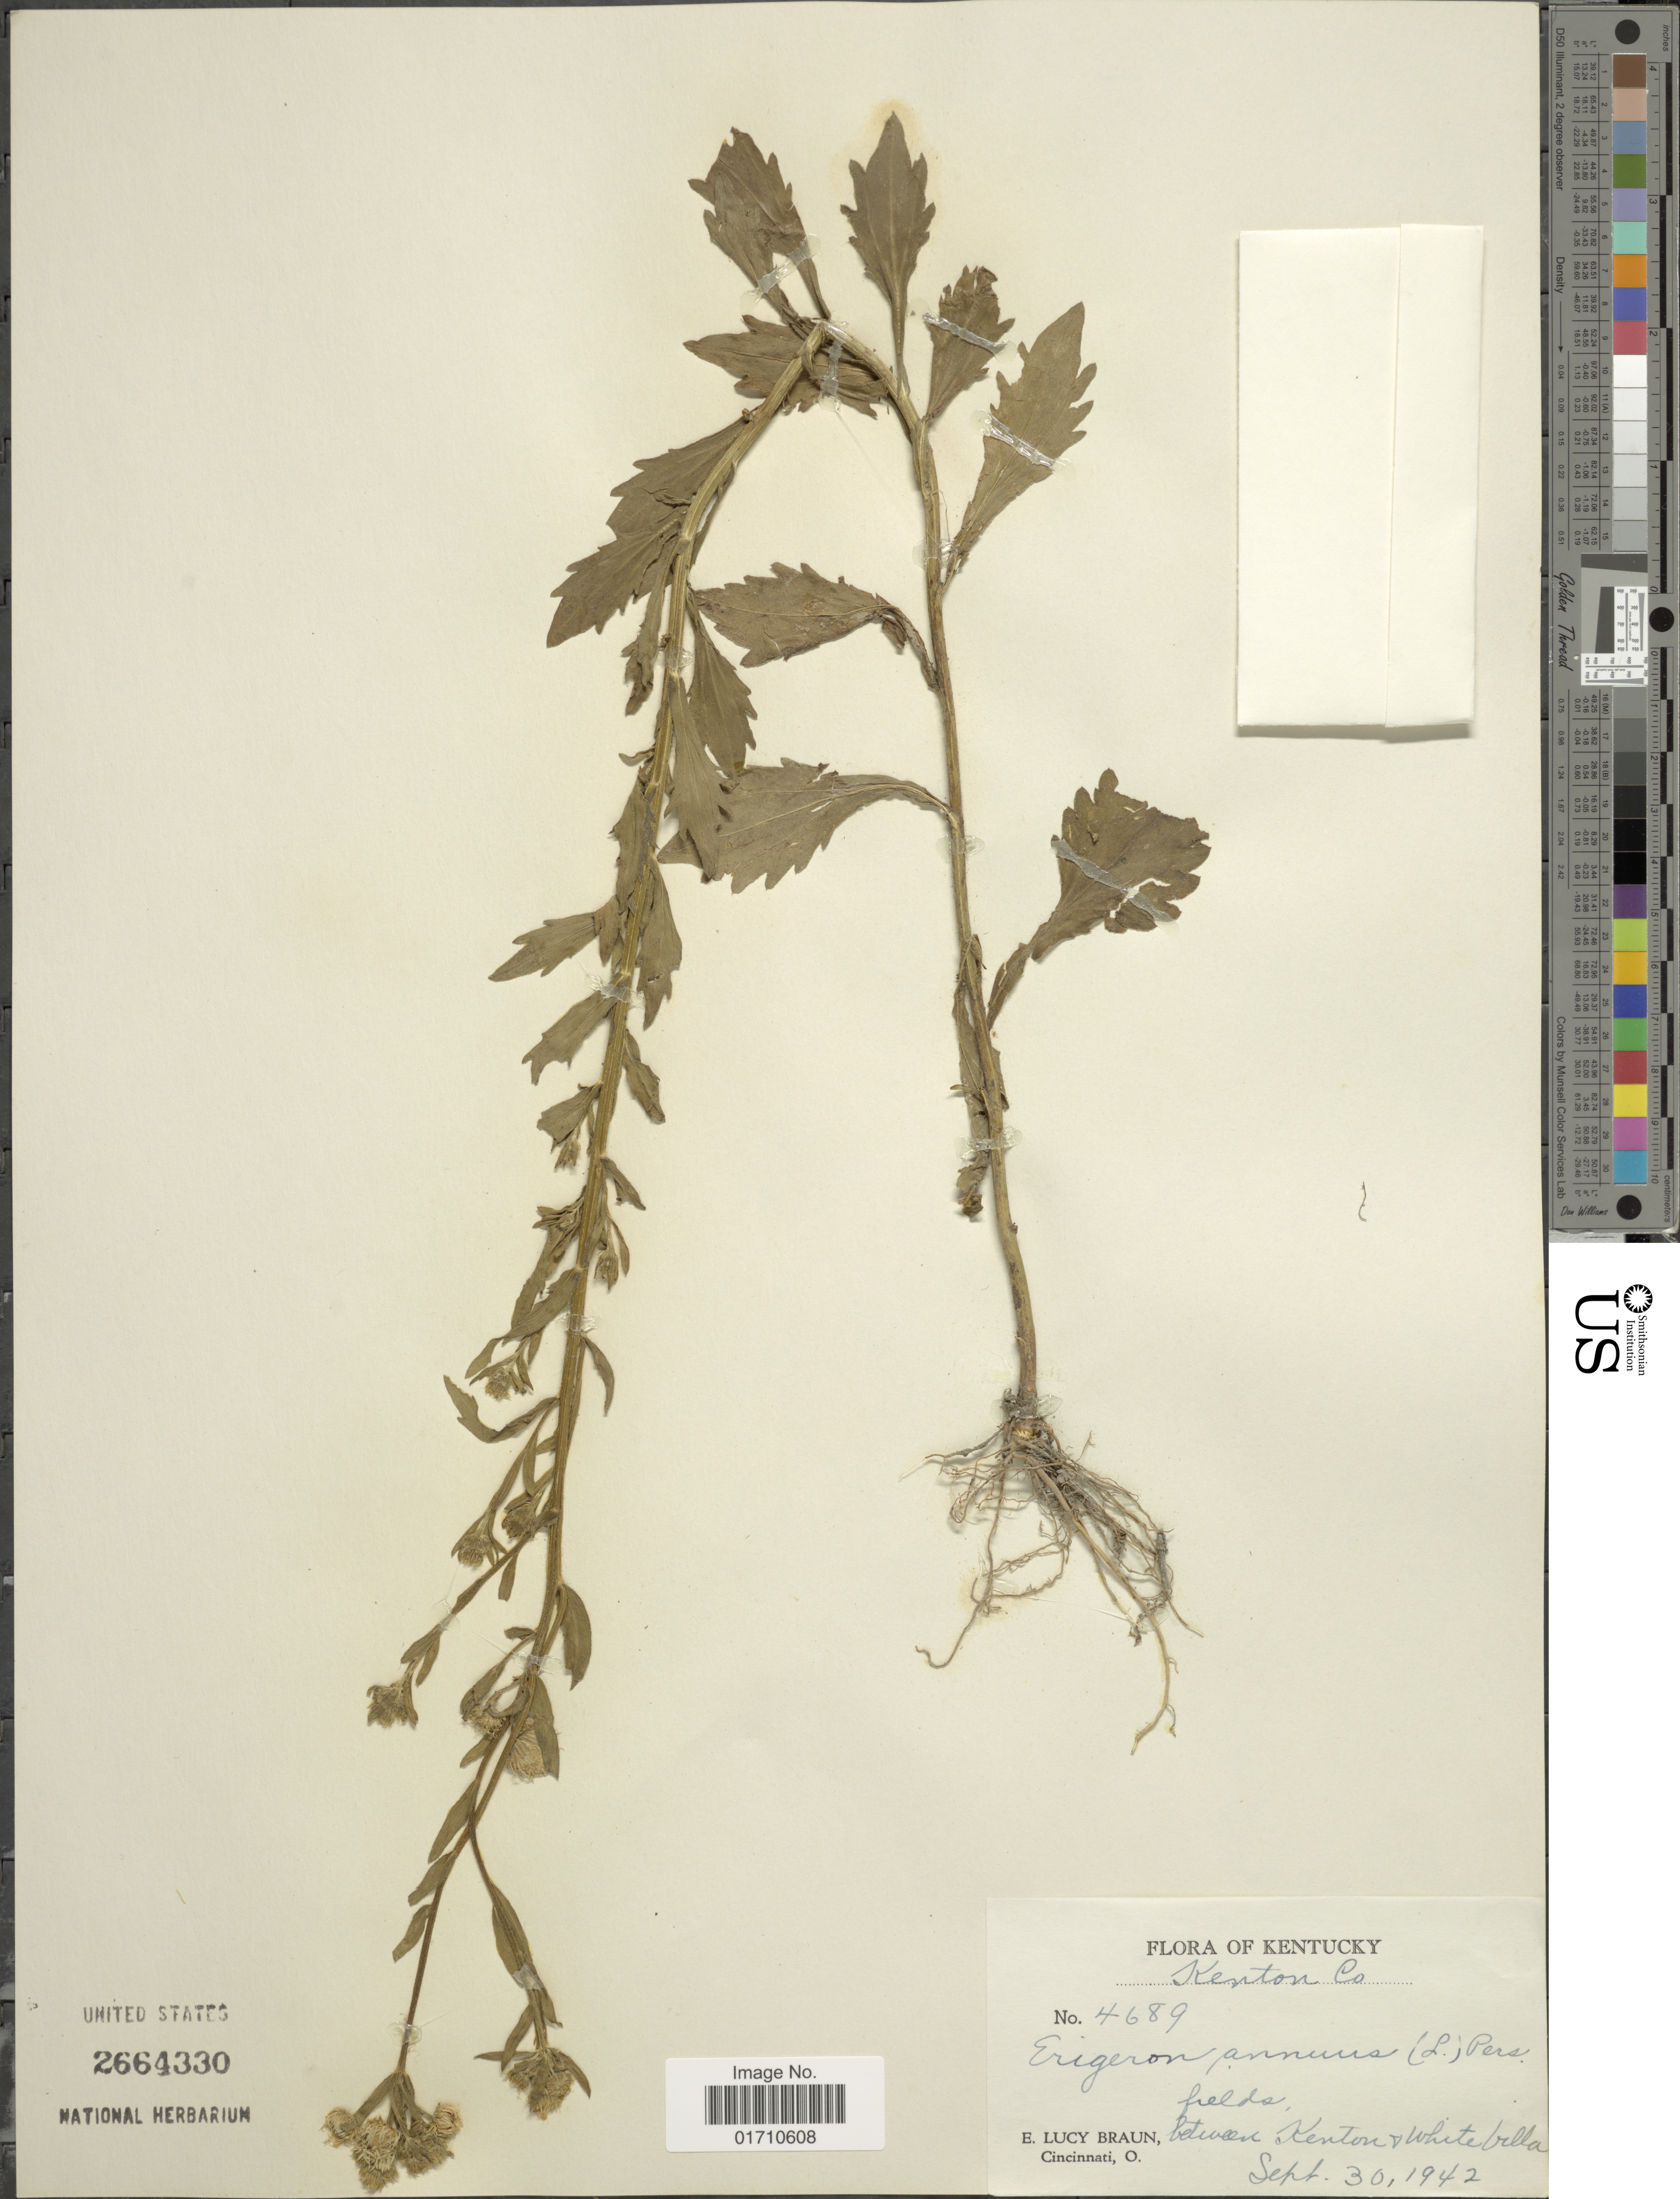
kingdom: Plantae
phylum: Tracheophyta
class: Magnoliopsida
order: Asterales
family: Asteraceae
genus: Erigeron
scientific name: Erigeron annuus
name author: (L.) Pers.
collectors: E. L. Braun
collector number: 4689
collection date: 1942-09-30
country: United States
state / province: Kentucky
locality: Kenton Co, fields between Kenton + white villa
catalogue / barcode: US 2664330